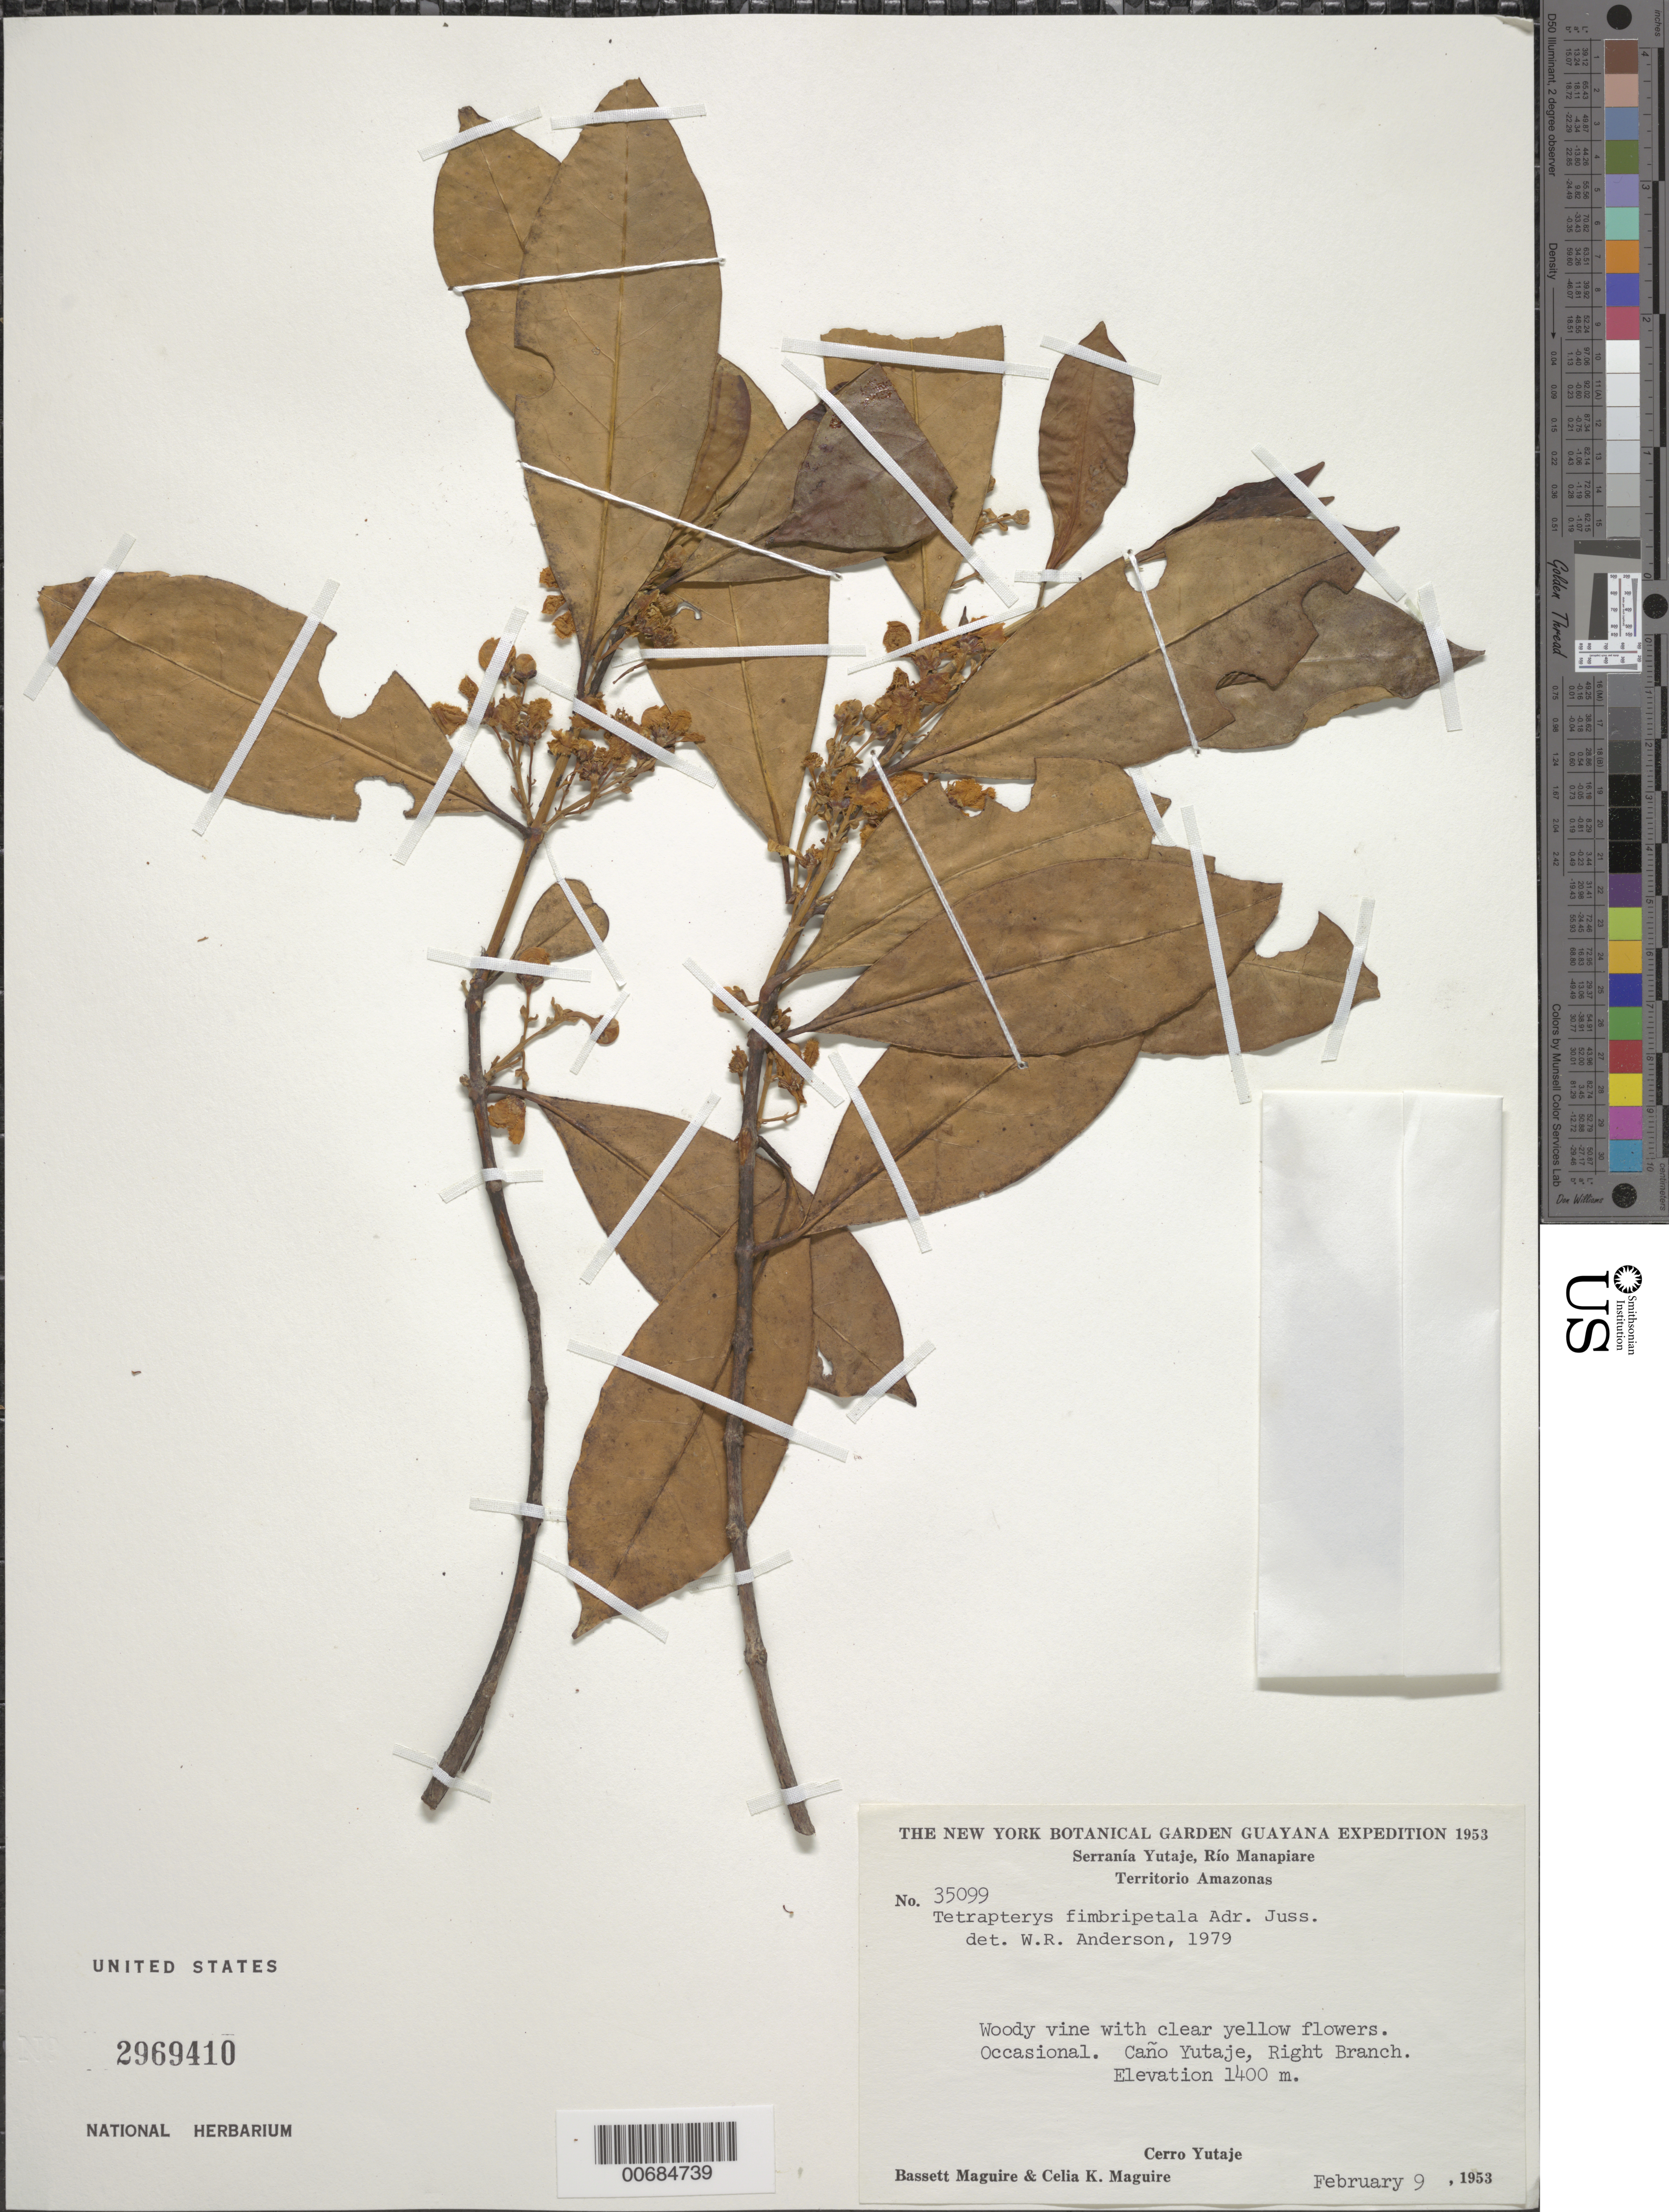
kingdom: Plantae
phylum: Tracheophyta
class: Magnoliopsida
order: Malpighiales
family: Malpighiaceae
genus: Glicophyllum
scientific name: Glicophyllum fimbripetalum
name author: (A. Juss.) R.F. Almeida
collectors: B. Maguire & C. K. Maguire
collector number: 35099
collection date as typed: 9-Feb-53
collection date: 1953-02-09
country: Venezuela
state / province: Amazonas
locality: Serranía Yutajé, Caño Yutajé, Río Manapiare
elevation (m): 1400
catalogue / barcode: US 2969410